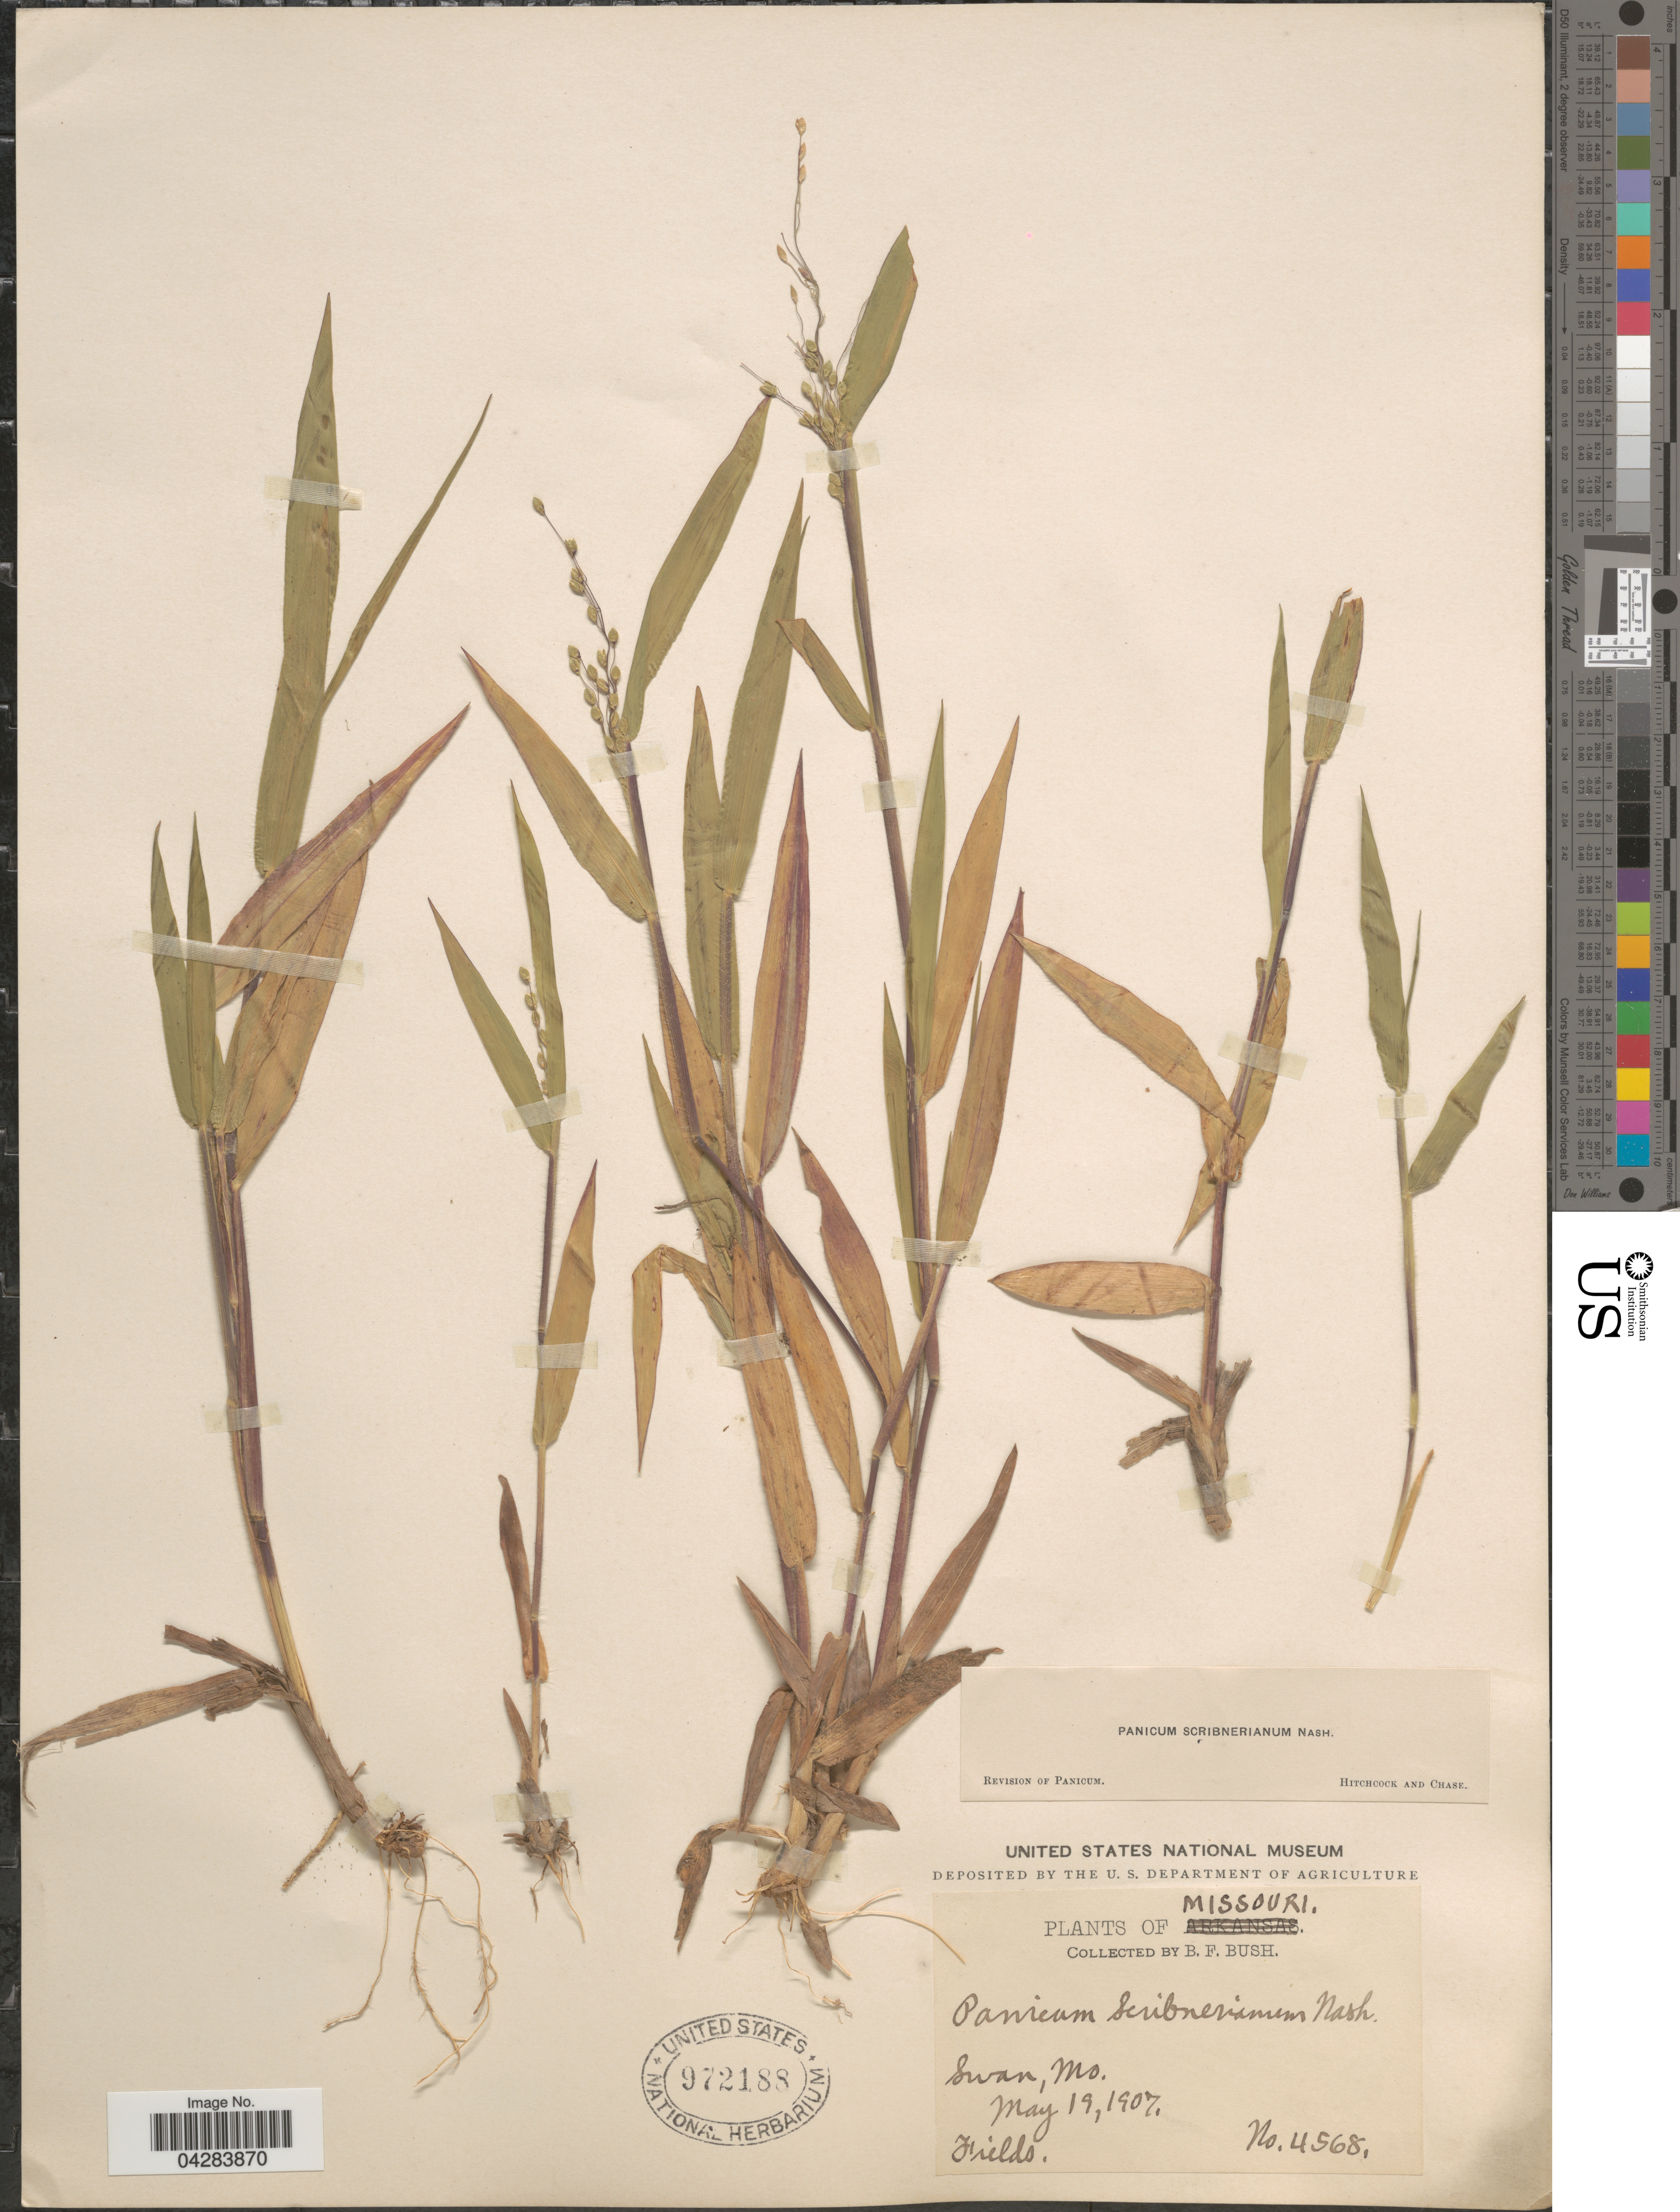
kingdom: Plantae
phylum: Tracheophyta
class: Liliopsida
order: Poales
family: Poaceae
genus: Dichanthelium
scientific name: Dichanthelium oligosanthes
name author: (Schult.) Gould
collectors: B. F. Bush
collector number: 4568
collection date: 1907-05-19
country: United States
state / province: Missouri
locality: Swan.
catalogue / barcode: US 972188